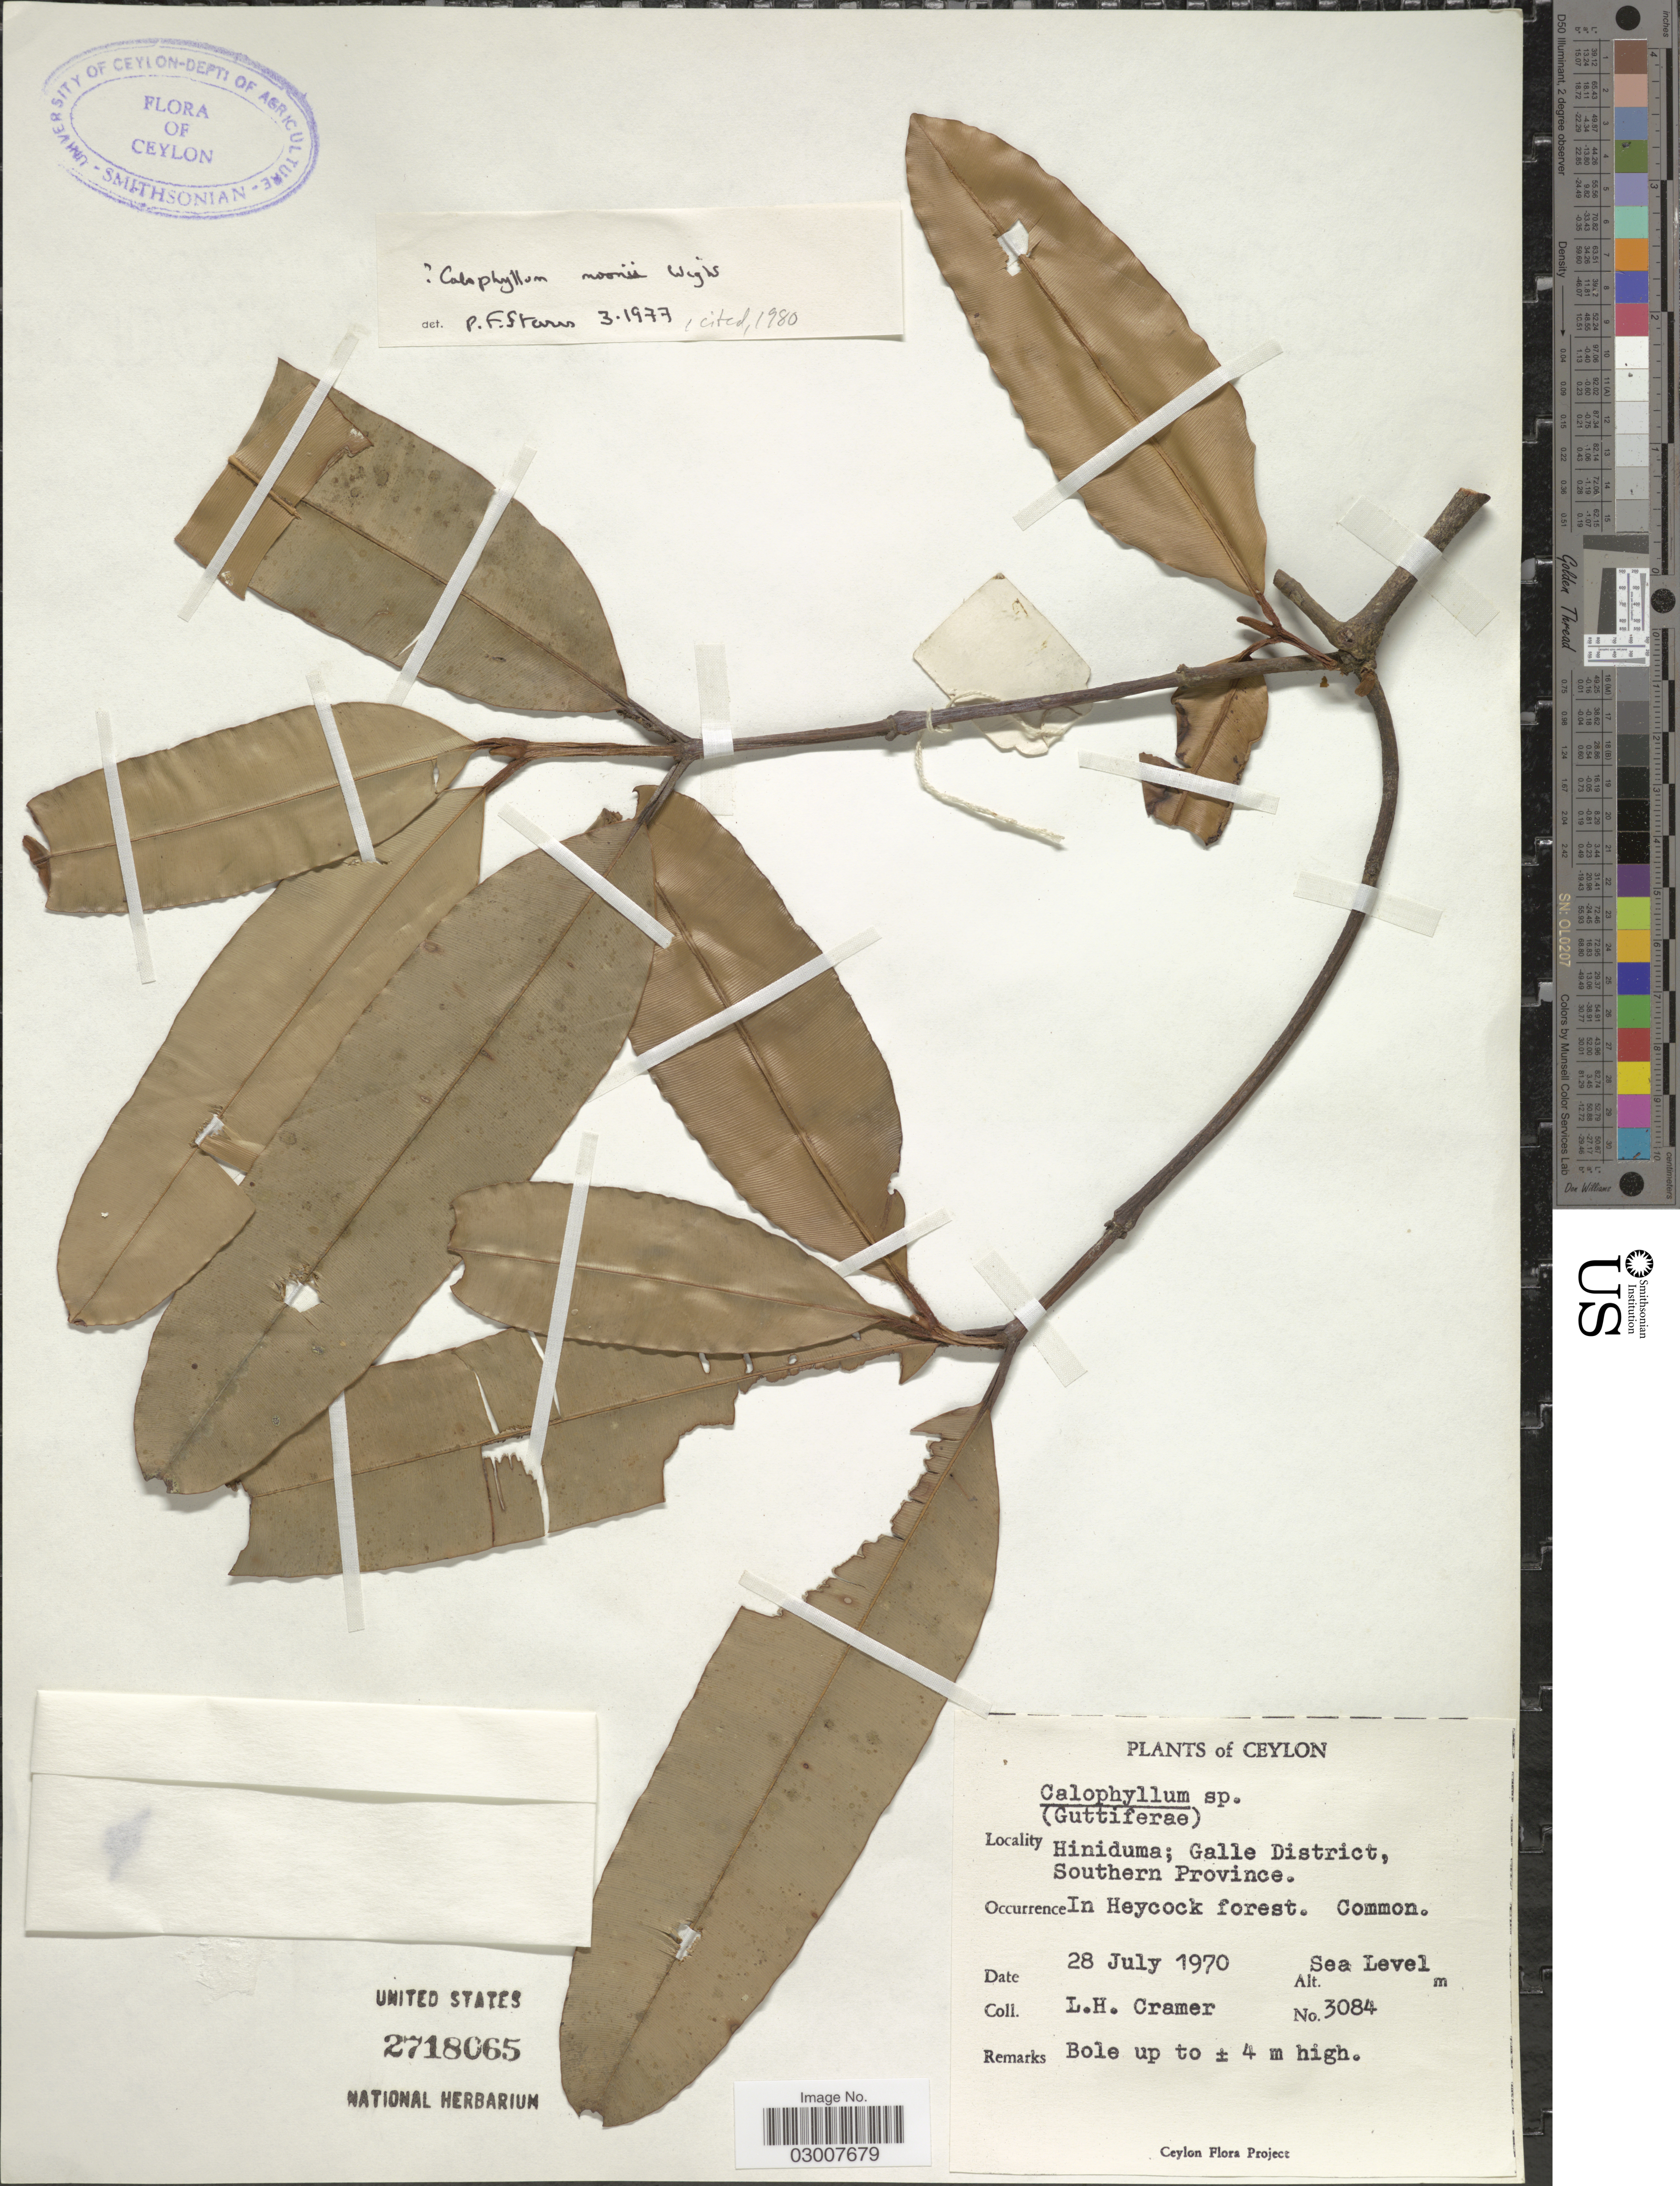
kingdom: Plantae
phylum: Tracheophyta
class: Magnoliopsida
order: Malpighiales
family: Calophyllaceae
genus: Calophyllum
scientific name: Calophyllum moonii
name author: Wight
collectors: L. H. Cramer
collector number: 3084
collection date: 1970-07-28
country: Sri Lanka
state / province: Southern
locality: Ceylon. Hiniduma; Galle District. In Heycock forest.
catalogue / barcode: US 2718065